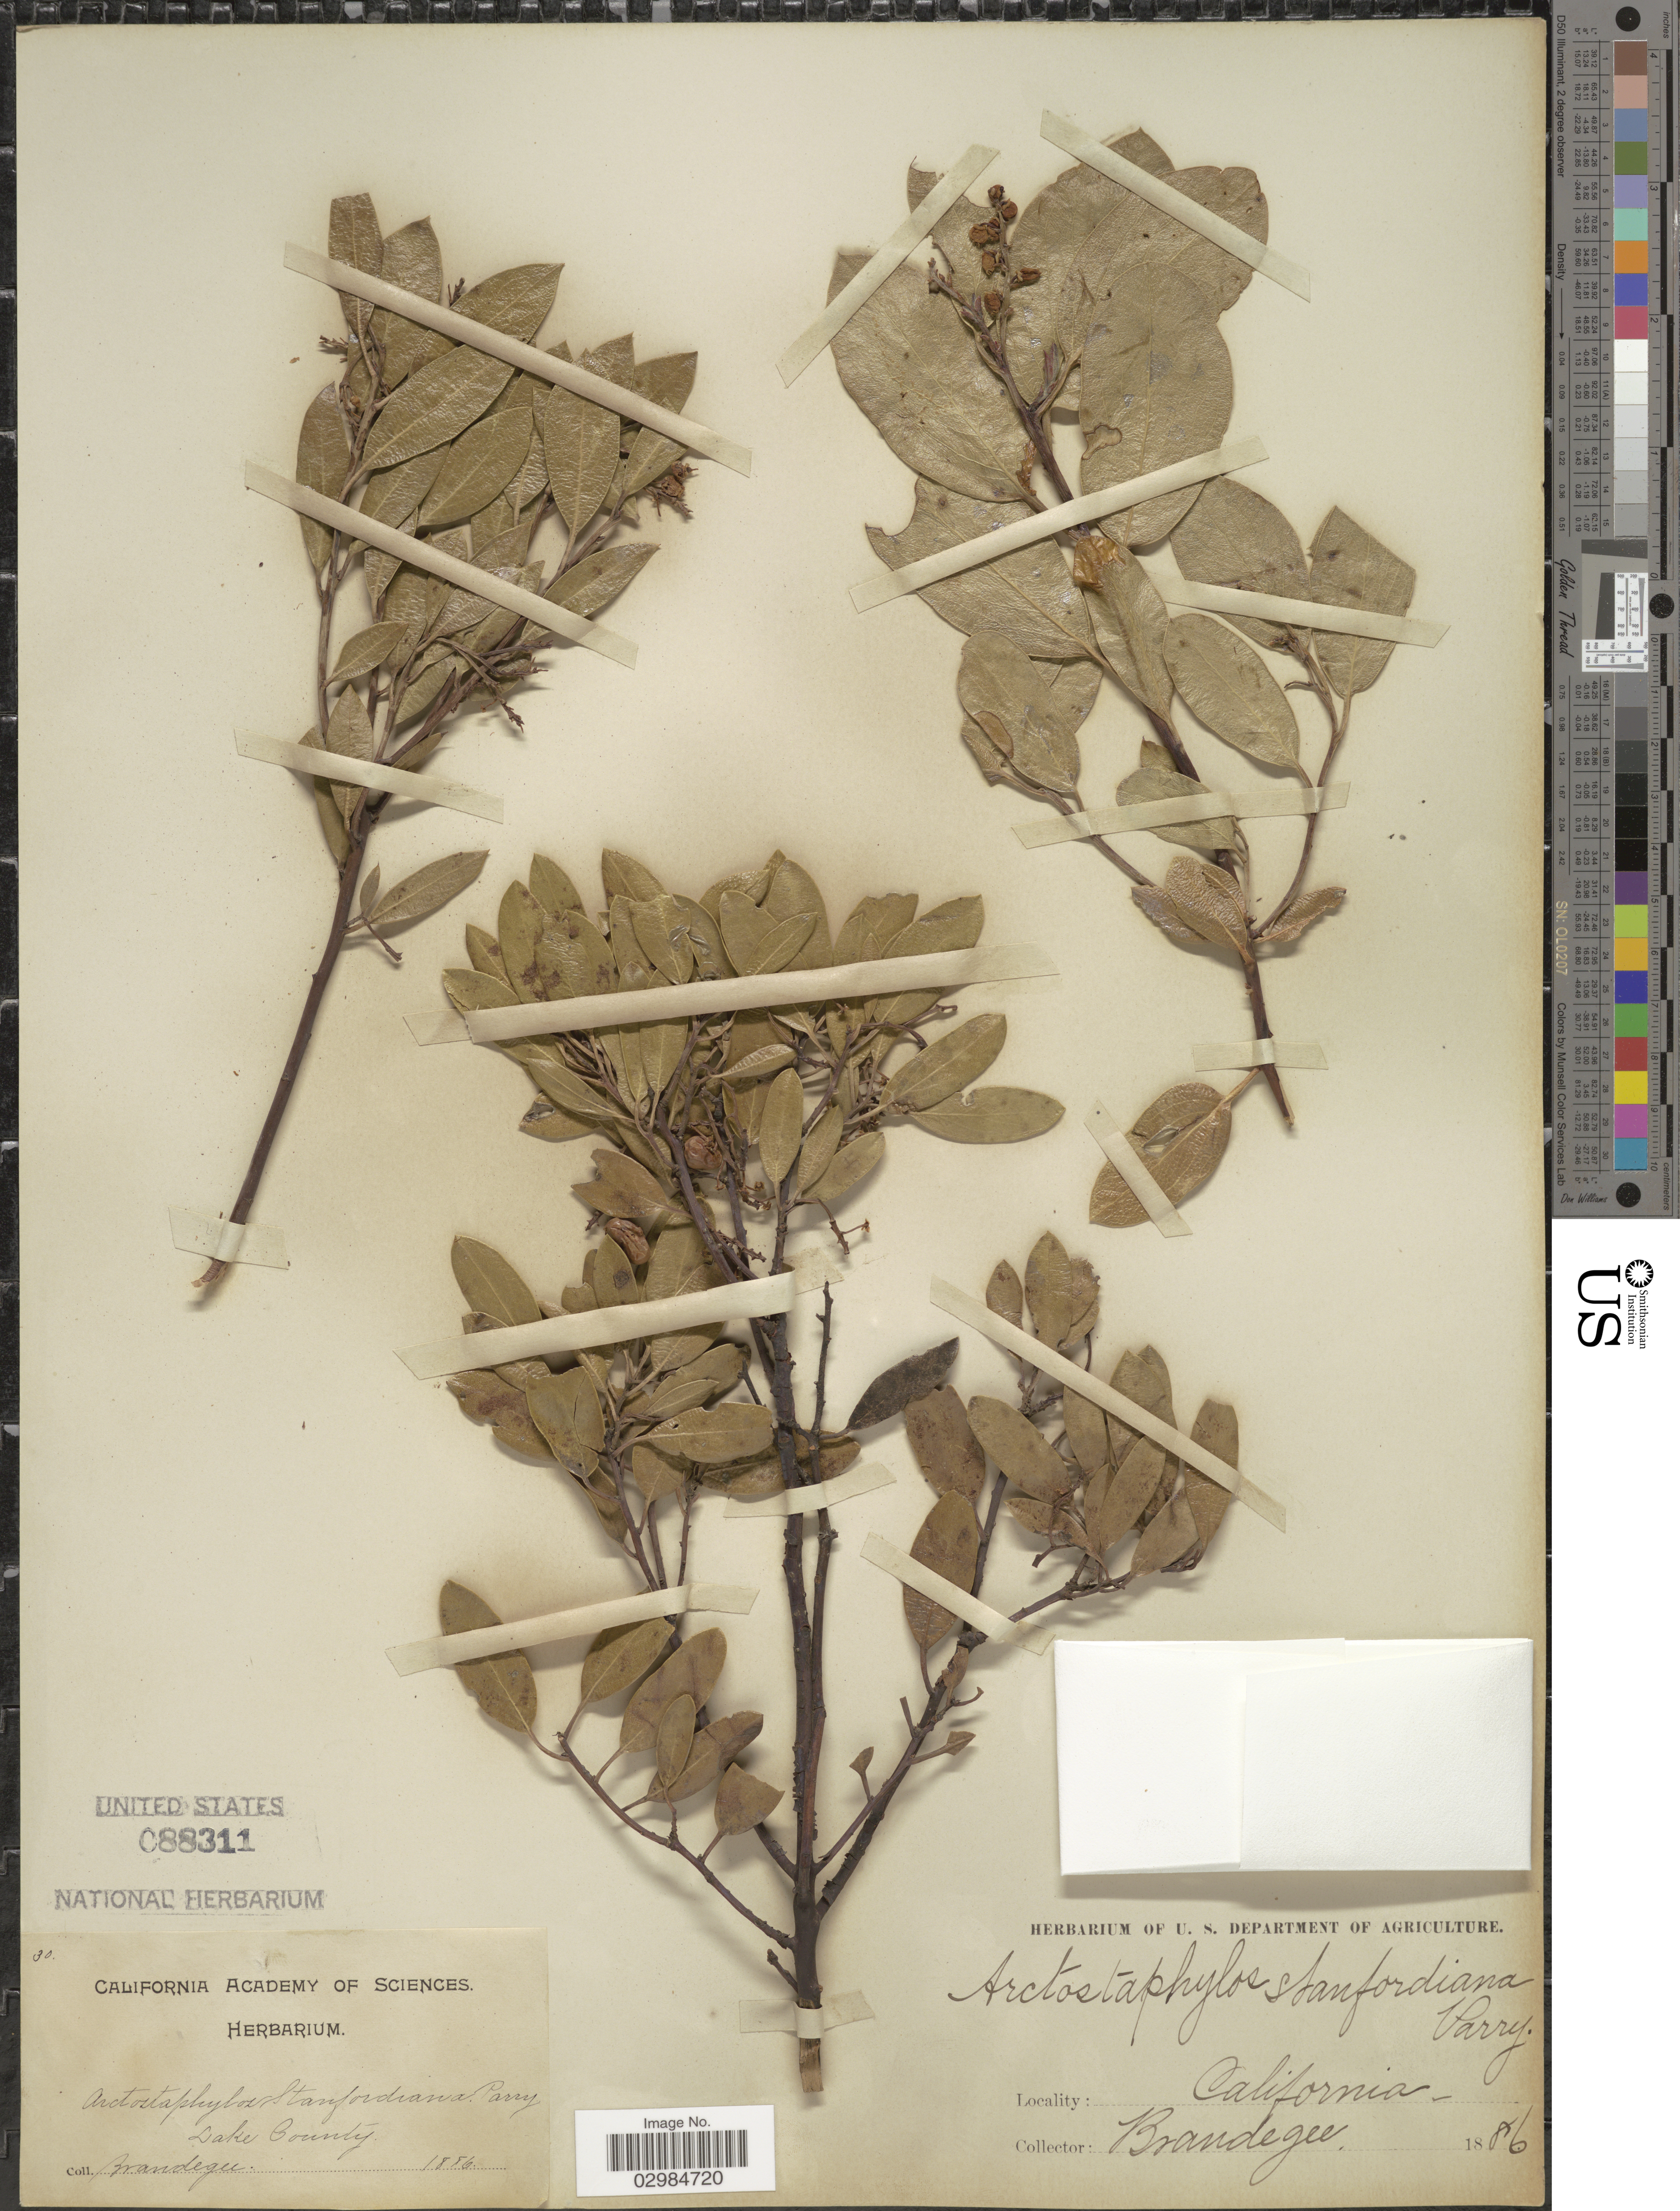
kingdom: Plantae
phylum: Tracheophyta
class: Magnoliopsida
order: Ericales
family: Ericaceae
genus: Arctostaphylos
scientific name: Arctostaphylos stanfordiana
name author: Parry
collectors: -- Brandegee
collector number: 30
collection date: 1886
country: United States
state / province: California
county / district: Lake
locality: Lake County.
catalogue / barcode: US 88311